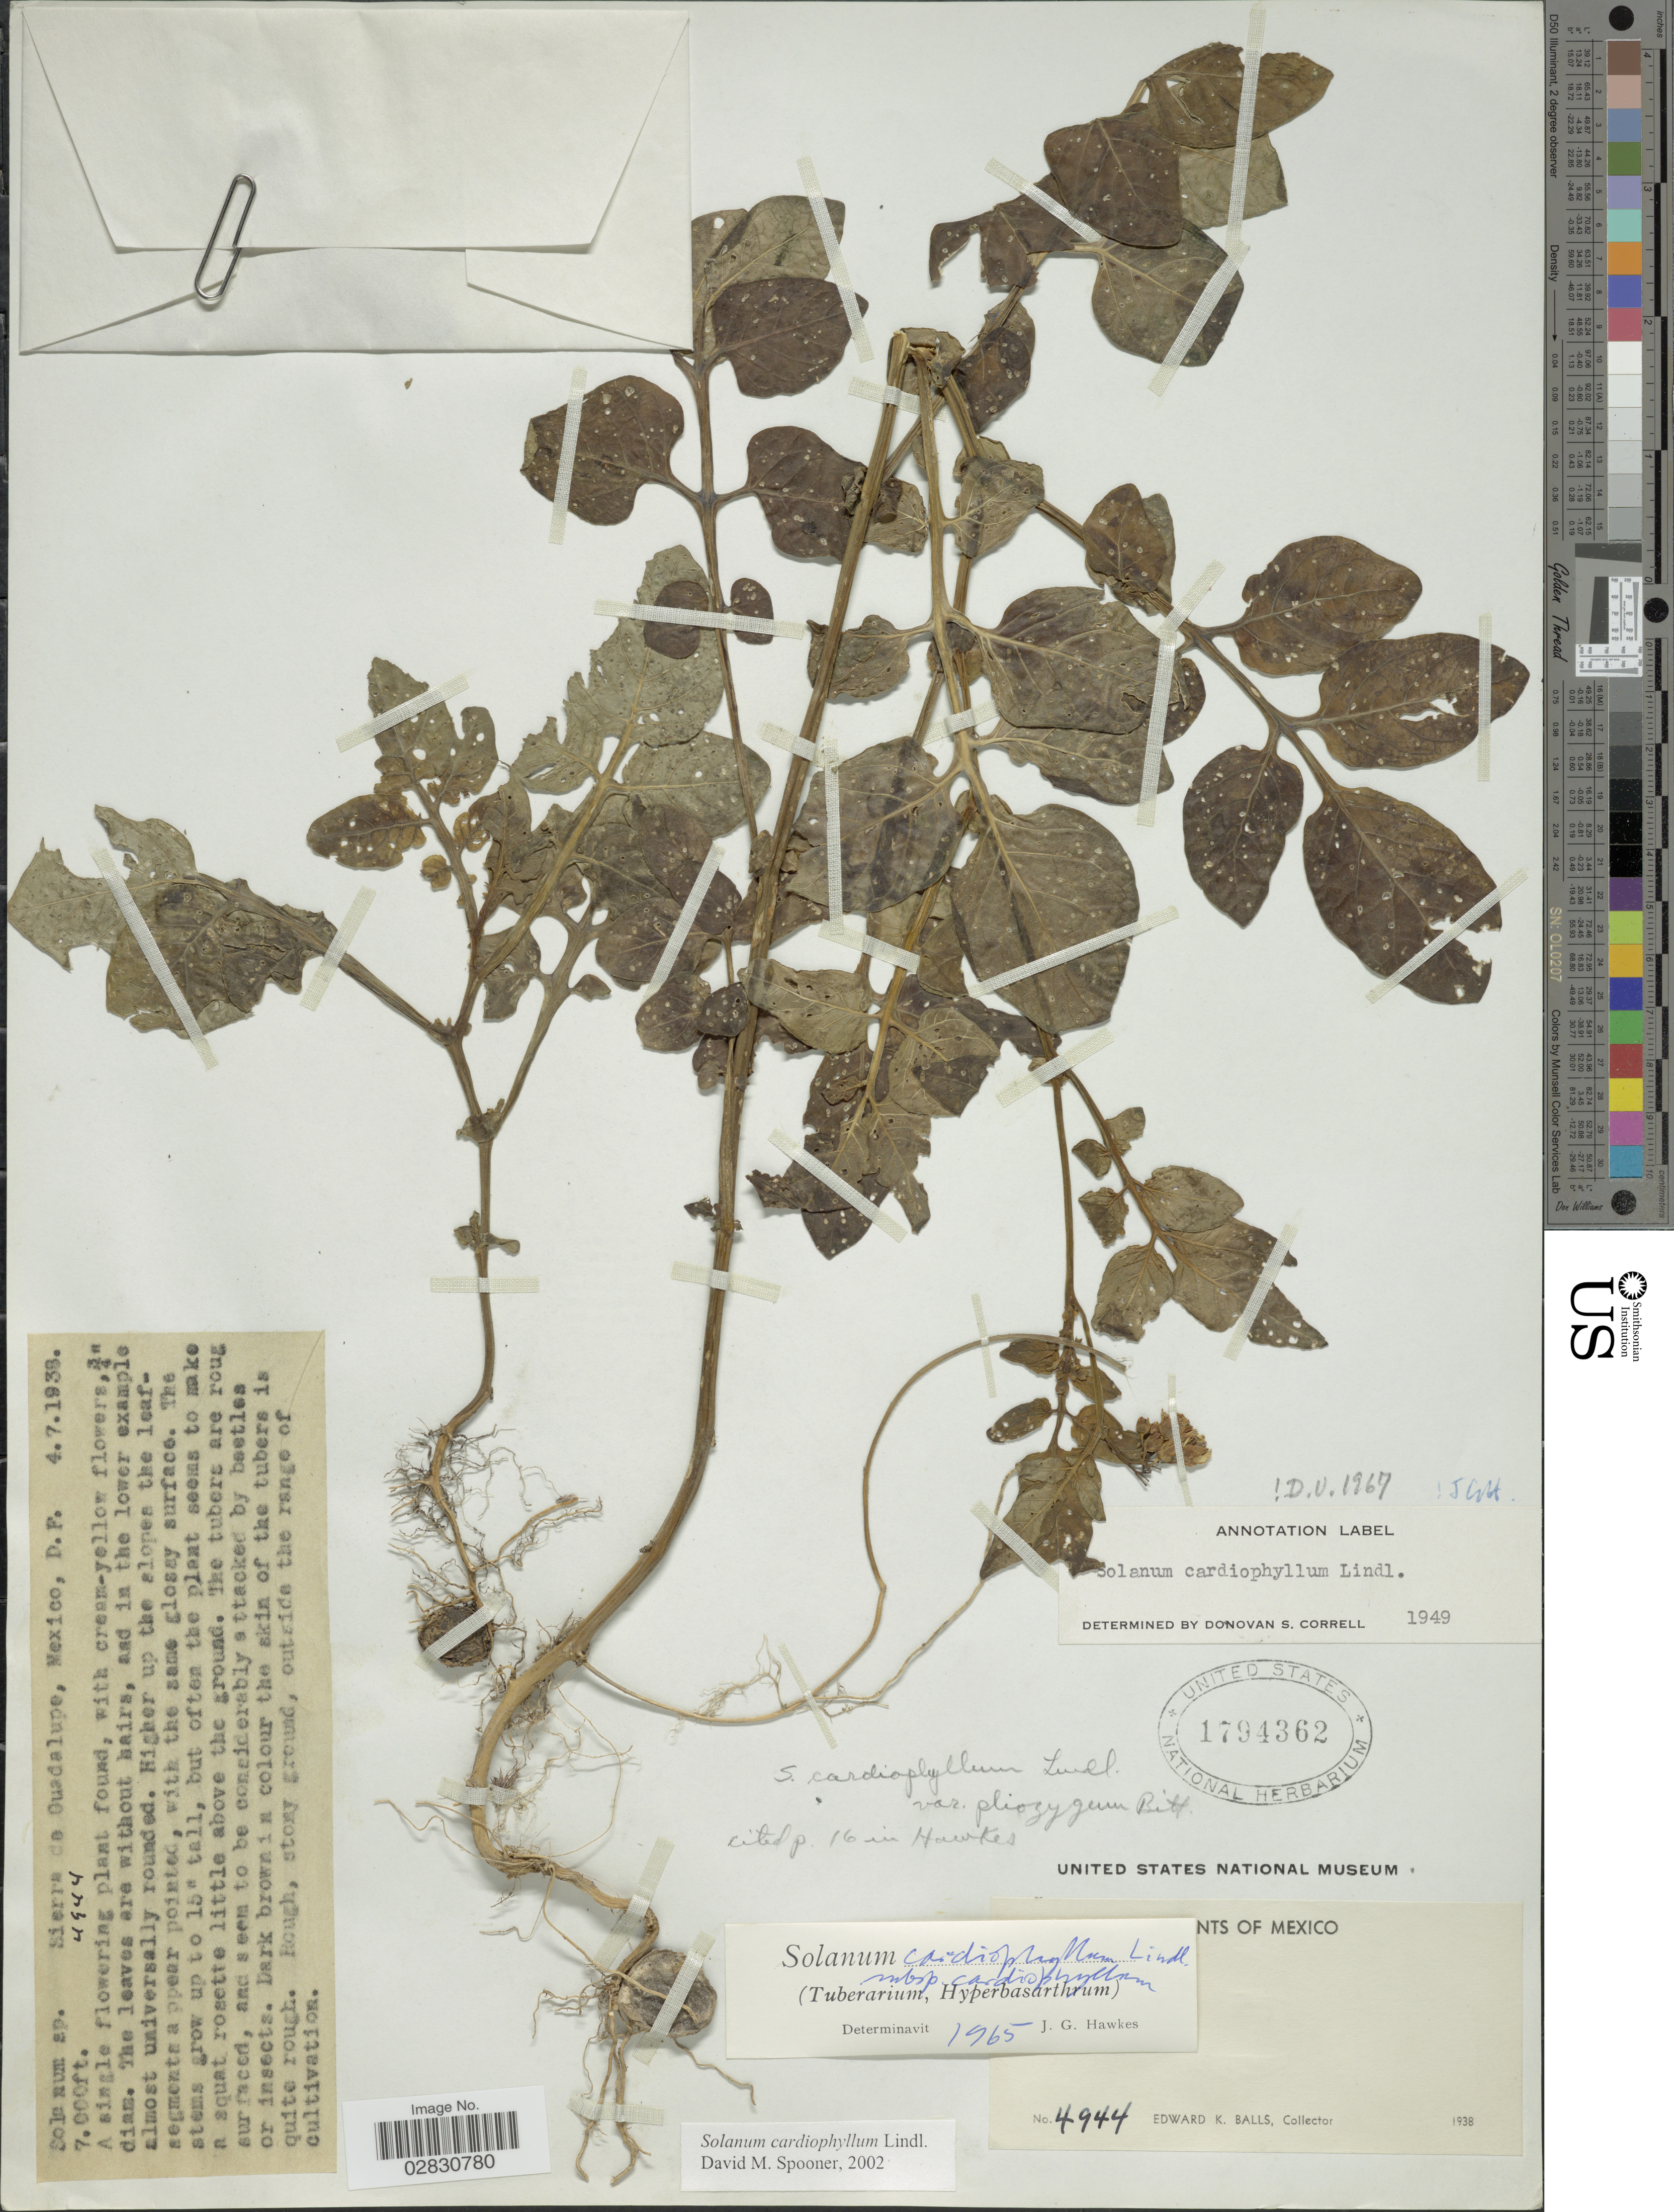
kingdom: Plantae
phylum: Tracheophyta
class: Magnoliopsida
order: Solanales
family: Solanaceae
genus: Solanum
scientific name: Solanum cardiophyllum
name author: Lindl.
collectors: E. K. Balls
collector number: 4944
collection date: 1938-07-04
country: Mexico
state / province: Distrito Federal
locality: Sierra de Guadalupe, Mexico, D.F.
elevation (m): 2134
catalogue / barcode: US 1794362